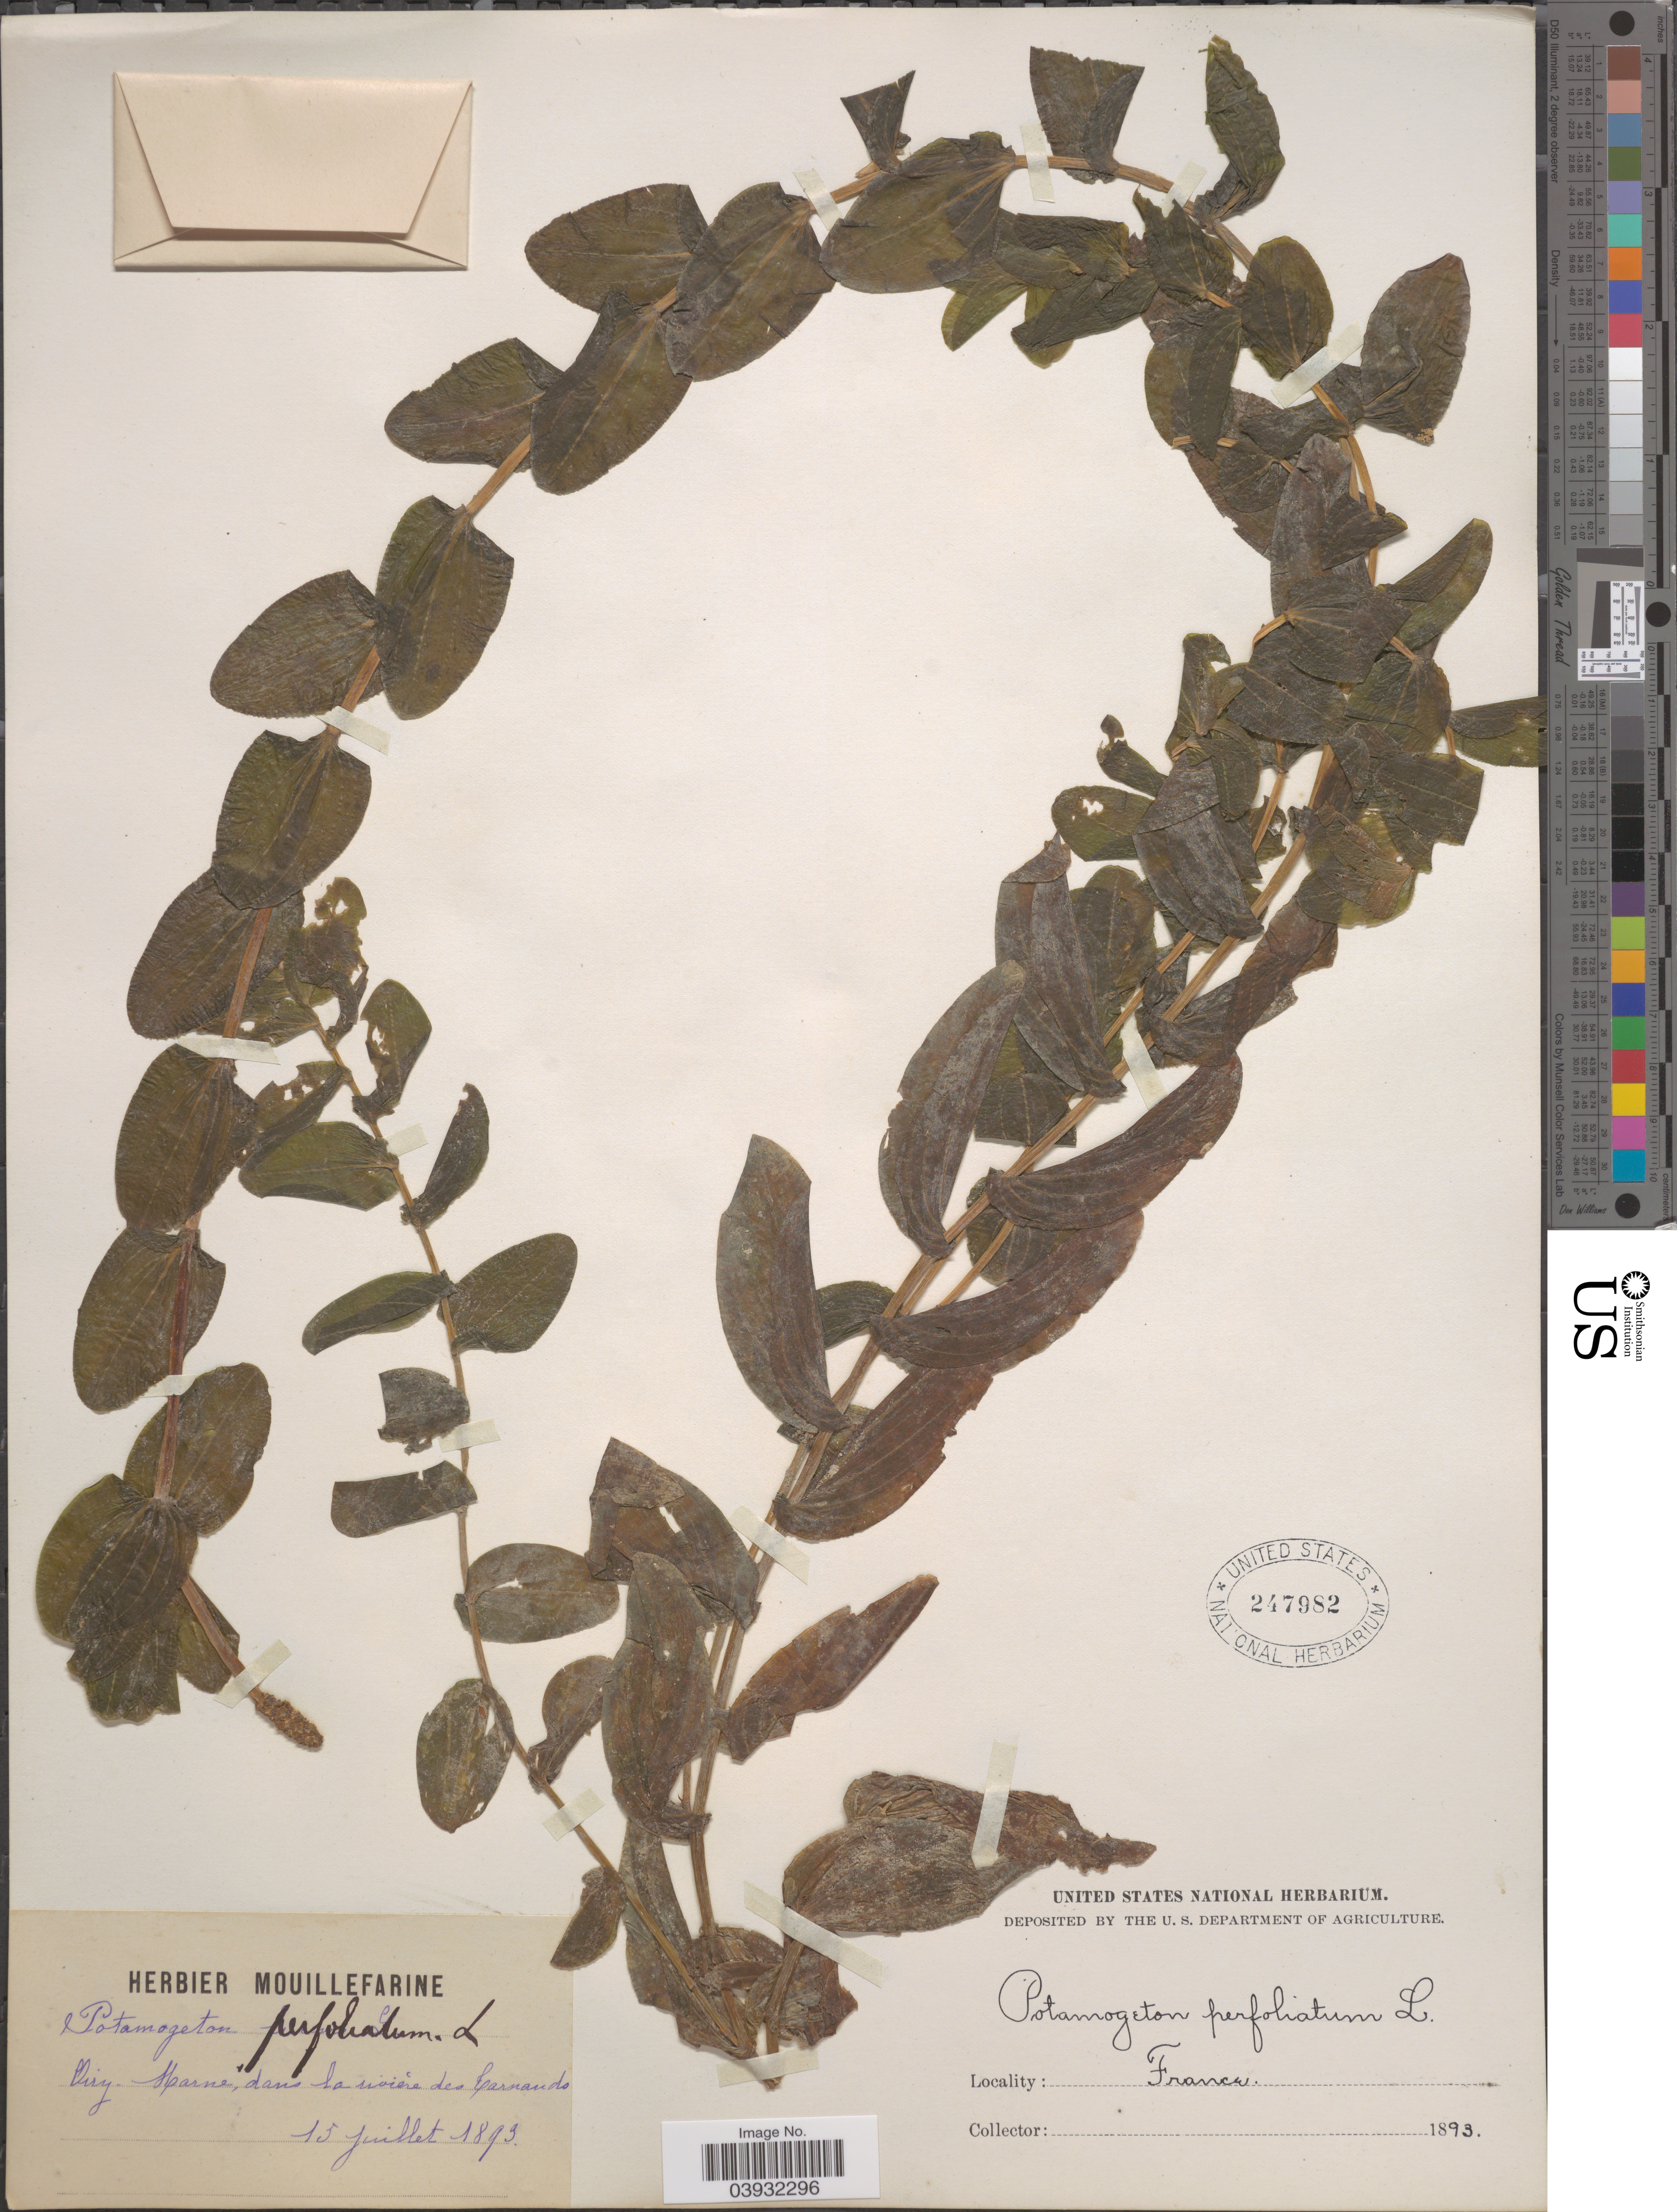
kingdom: Plantae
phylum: Tracheophyta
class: Liliopsida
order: Alismatales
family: Potamogetonaceae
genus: Potamogeton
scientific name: Potamogeton perfoliatus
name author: L.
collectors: ex herb. Mouillefarine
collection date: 1893-07-15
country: France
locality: Oisy. Marne, dans la rivière des Carnando.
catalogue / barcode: US 247982